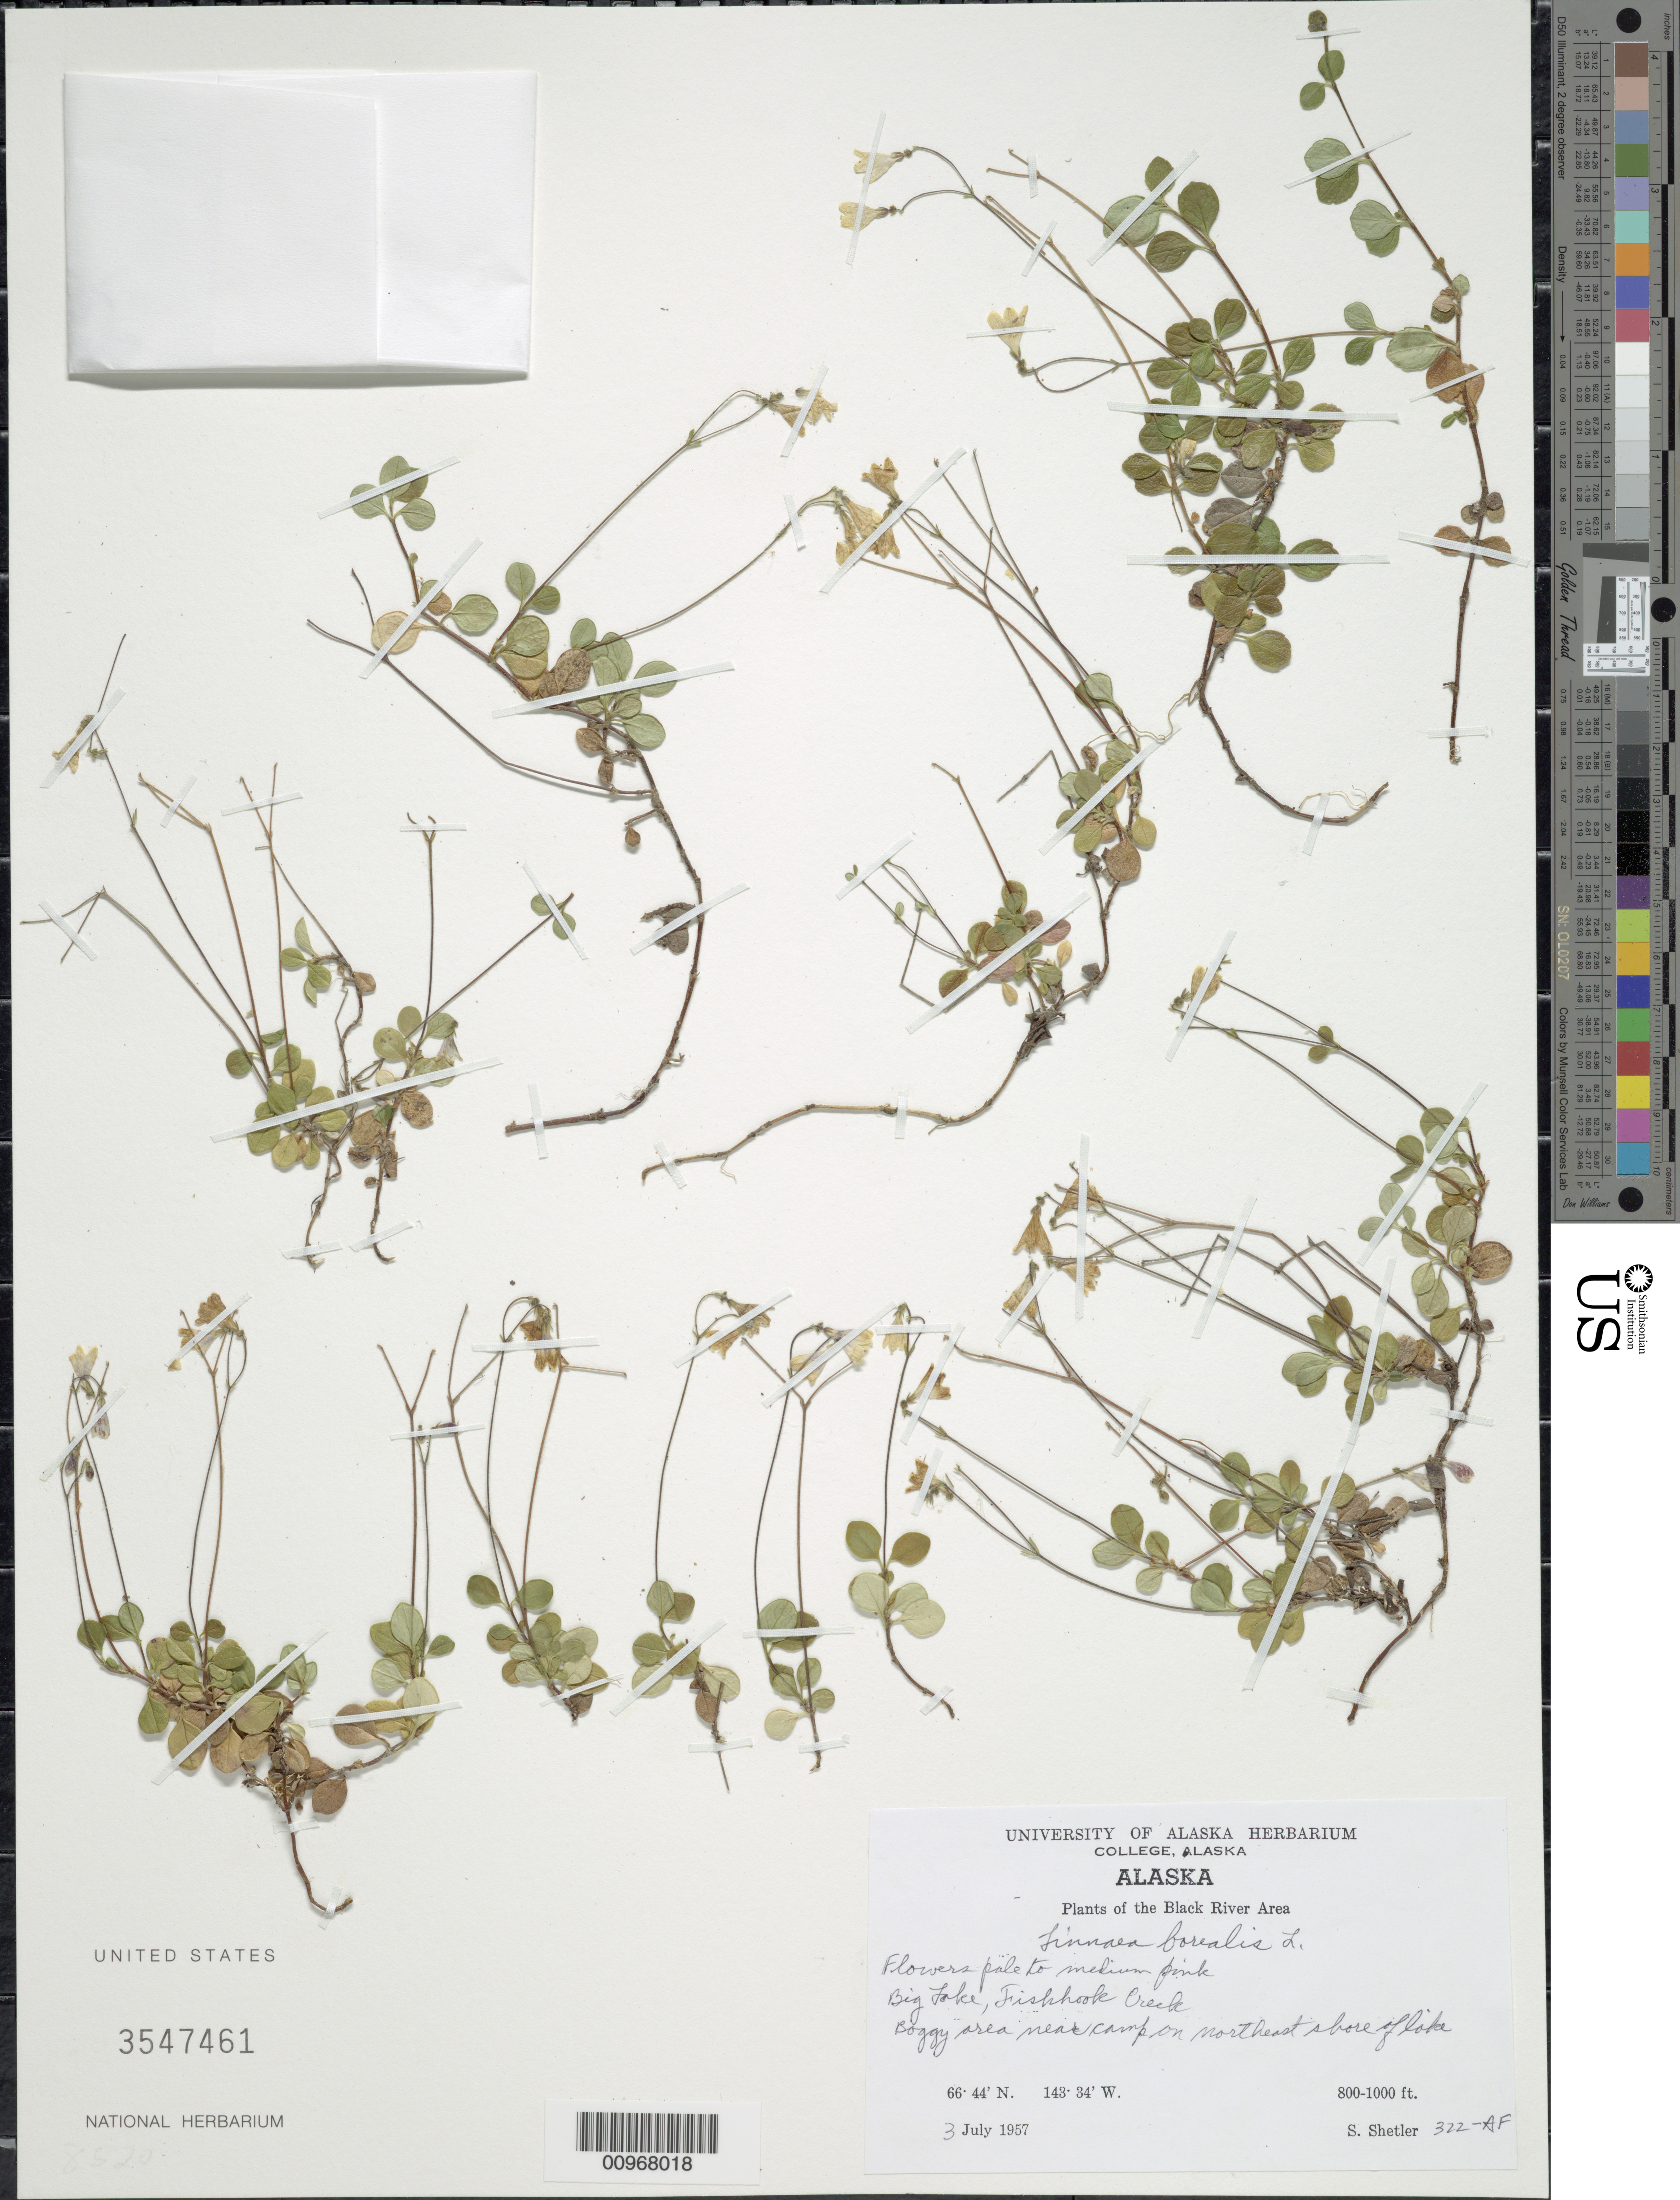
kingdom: Plantae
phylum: Tracheophyta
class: Magnoliopsida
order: Dipsacales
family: Caprifoliaceae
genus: Linnaea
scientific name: Linnaea borealis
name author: L.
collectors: S. Shetler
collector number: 322-AF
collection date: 1957-07-03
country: United States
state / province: Alaska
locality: The Black River Area, Big Lake, Fishhook Creek, Boggy area near camp on northeast shore of lake.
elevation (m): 244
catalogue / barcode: US 3547461